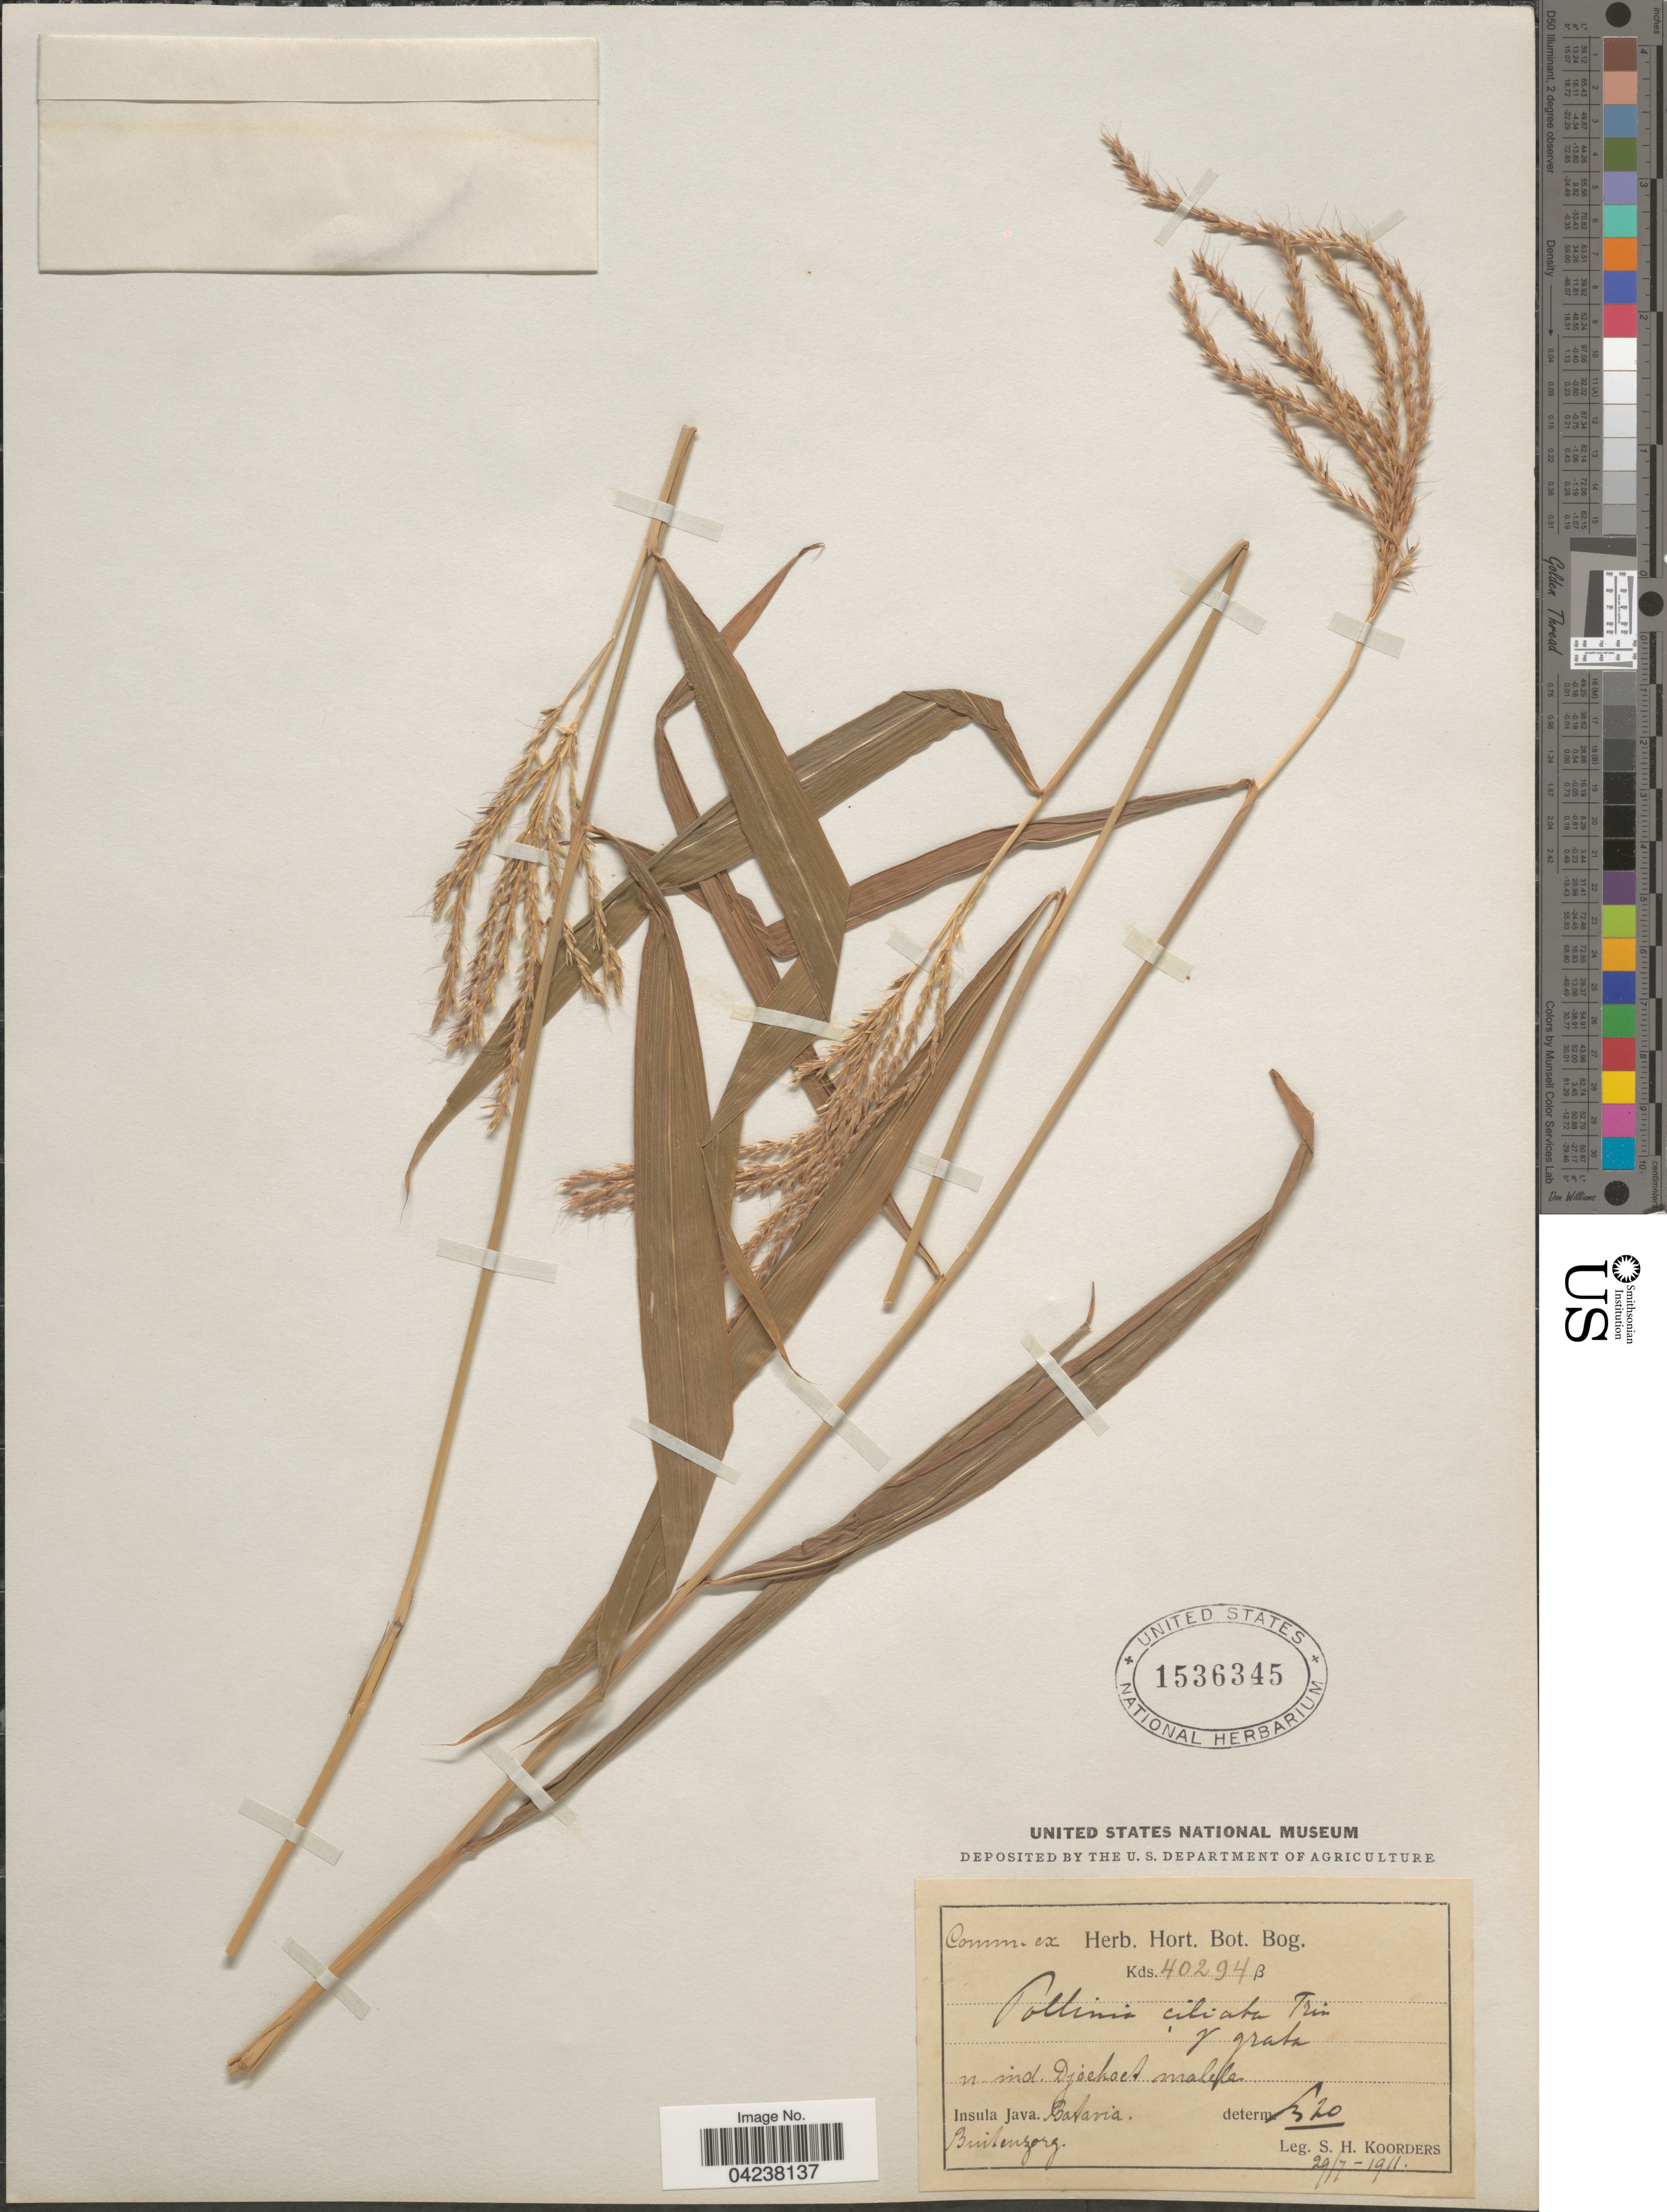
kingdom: Plantae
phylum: Tracheophyta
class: Liliopsida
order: Poales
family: Poaceae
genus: Microstegium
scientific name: Microstegium fasciculatum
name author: (L.) Henr.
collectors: S. H. Koorders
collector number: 40294B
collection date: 1911-07-29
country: Indonesia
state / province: Java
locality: Insula Java. Batavia. Buitenzorg. N. ind. Djoekoet malepe.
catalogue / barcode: US 1536345